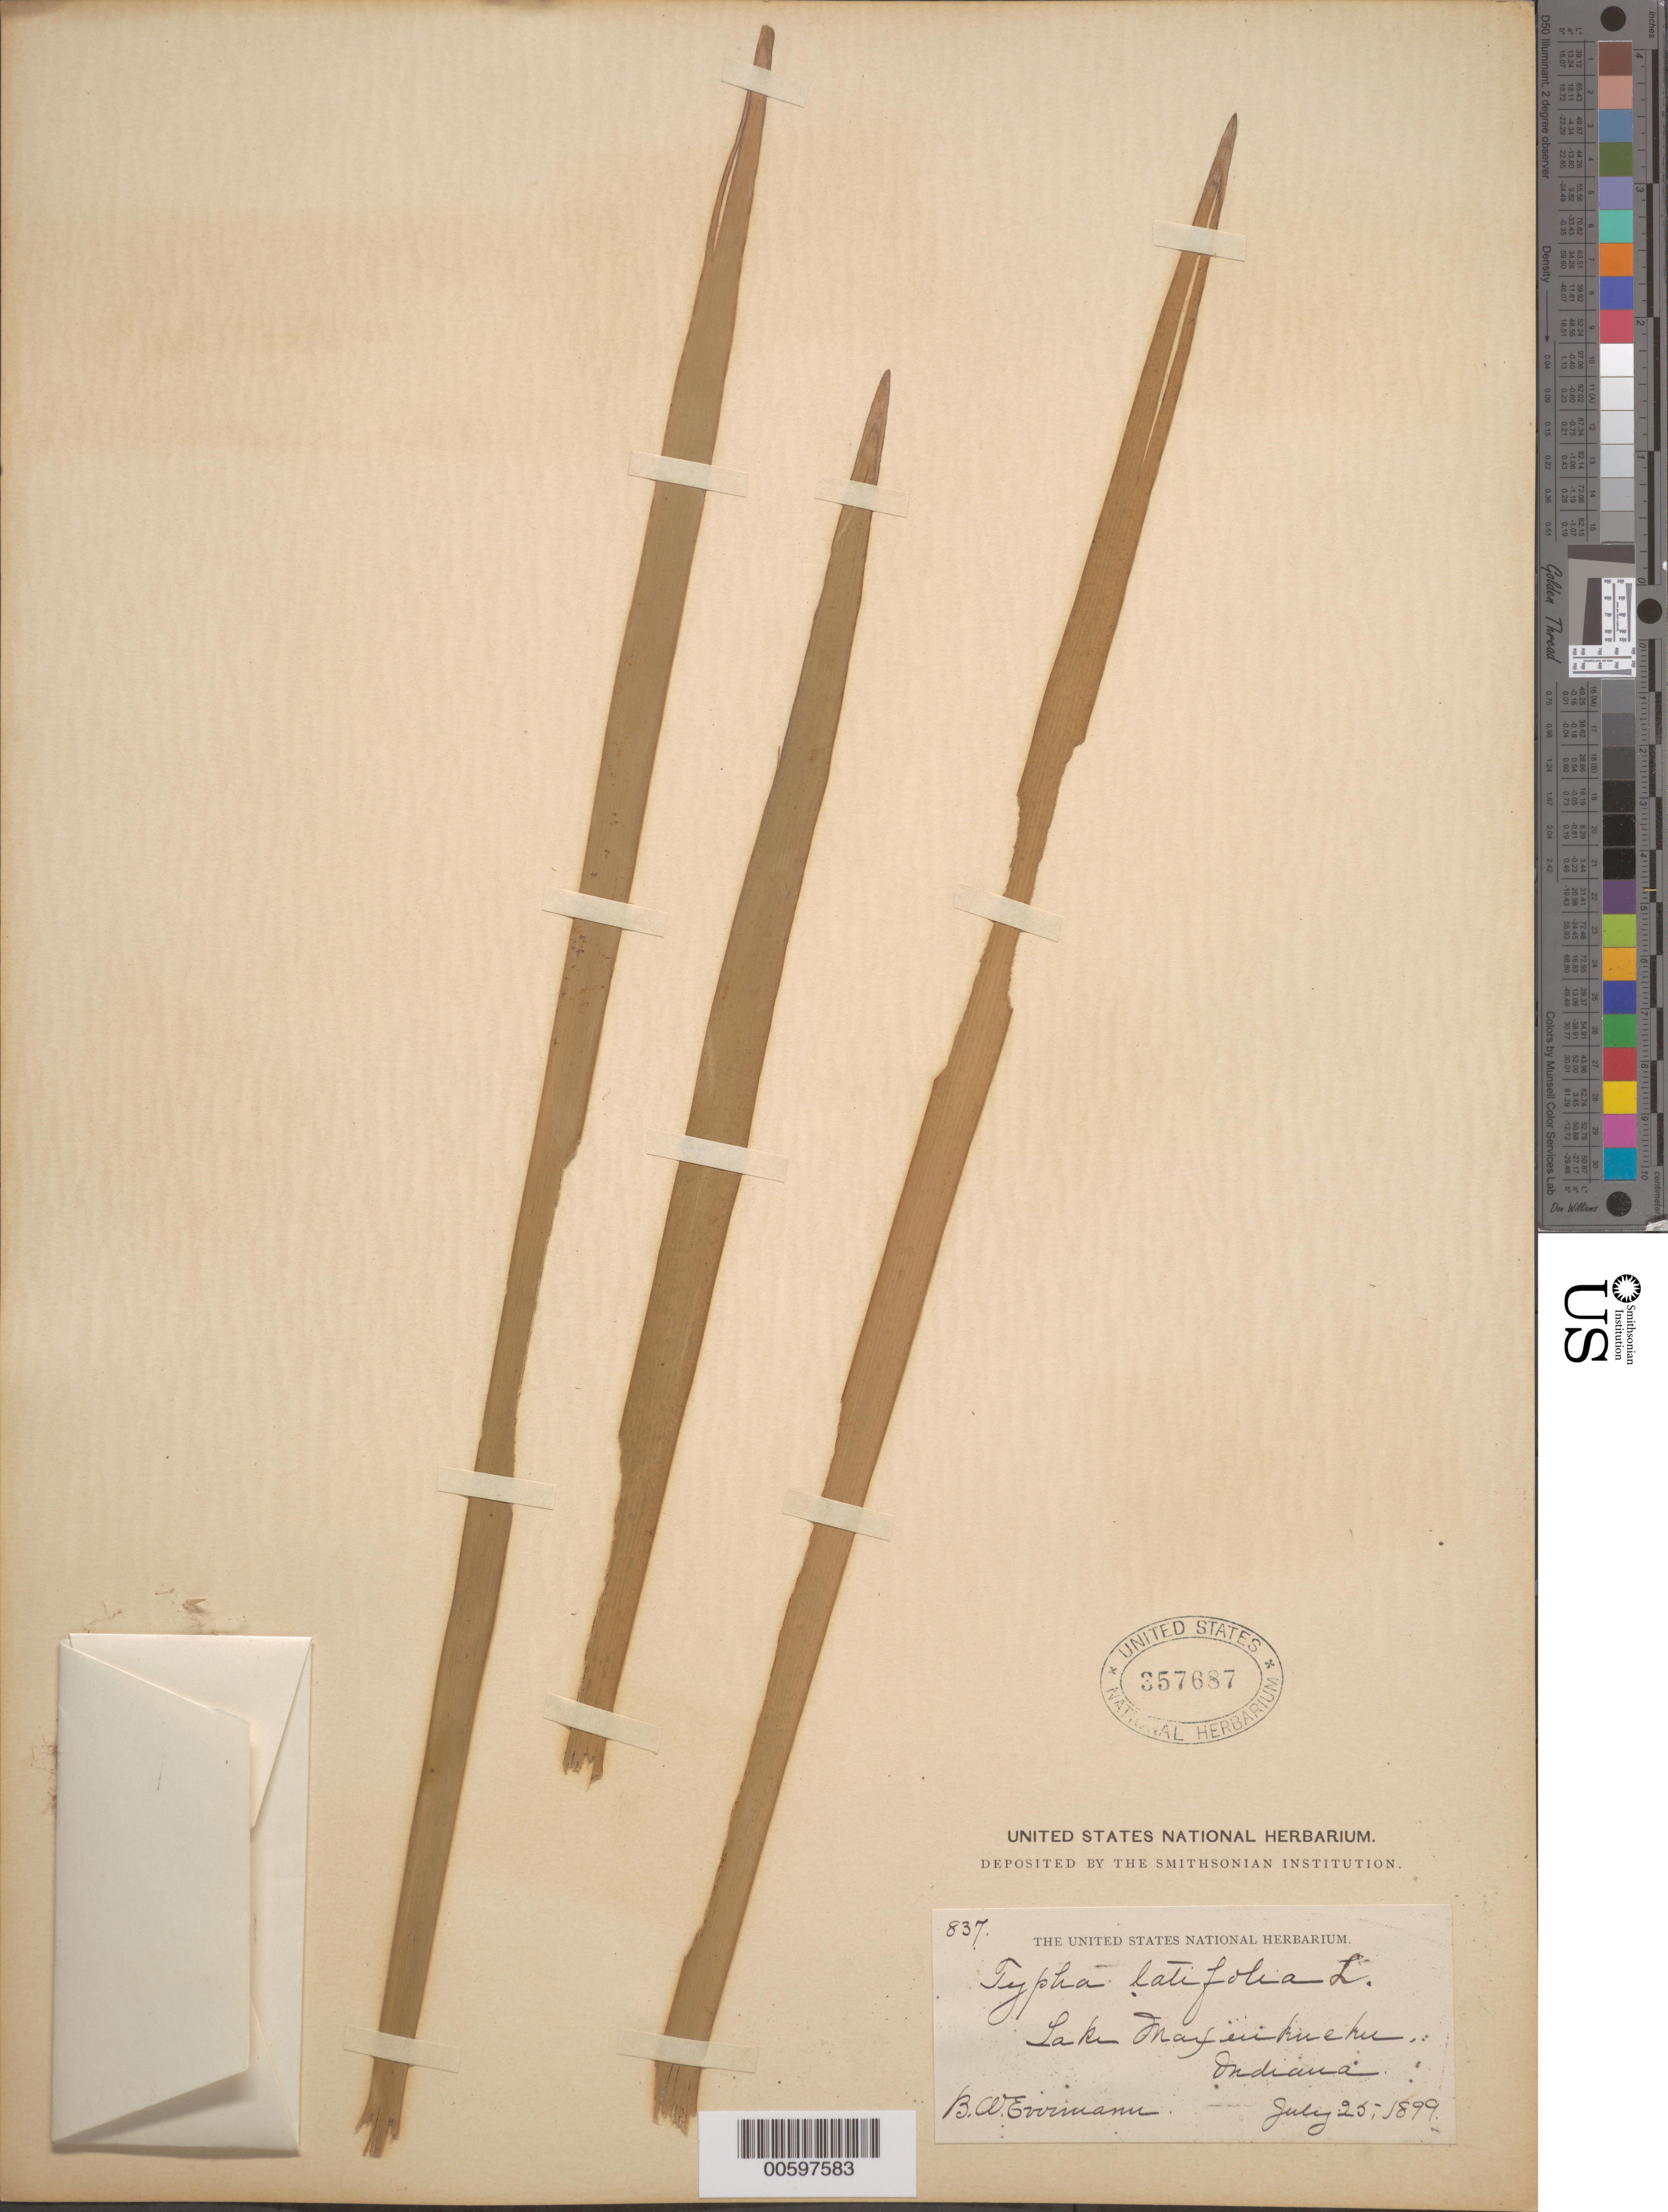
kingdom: Plantae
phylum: Tracheophyta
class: Liliopsida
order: Poales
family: Typhaceae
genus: Typha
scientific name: Typha angustifolia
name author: L.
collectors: B. W. Evermann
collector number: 837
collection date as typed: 25 Jul 1899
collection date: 1899-07-25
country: United States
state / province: Indiana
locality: Lake Maxinkuckee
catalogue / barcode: US 357687